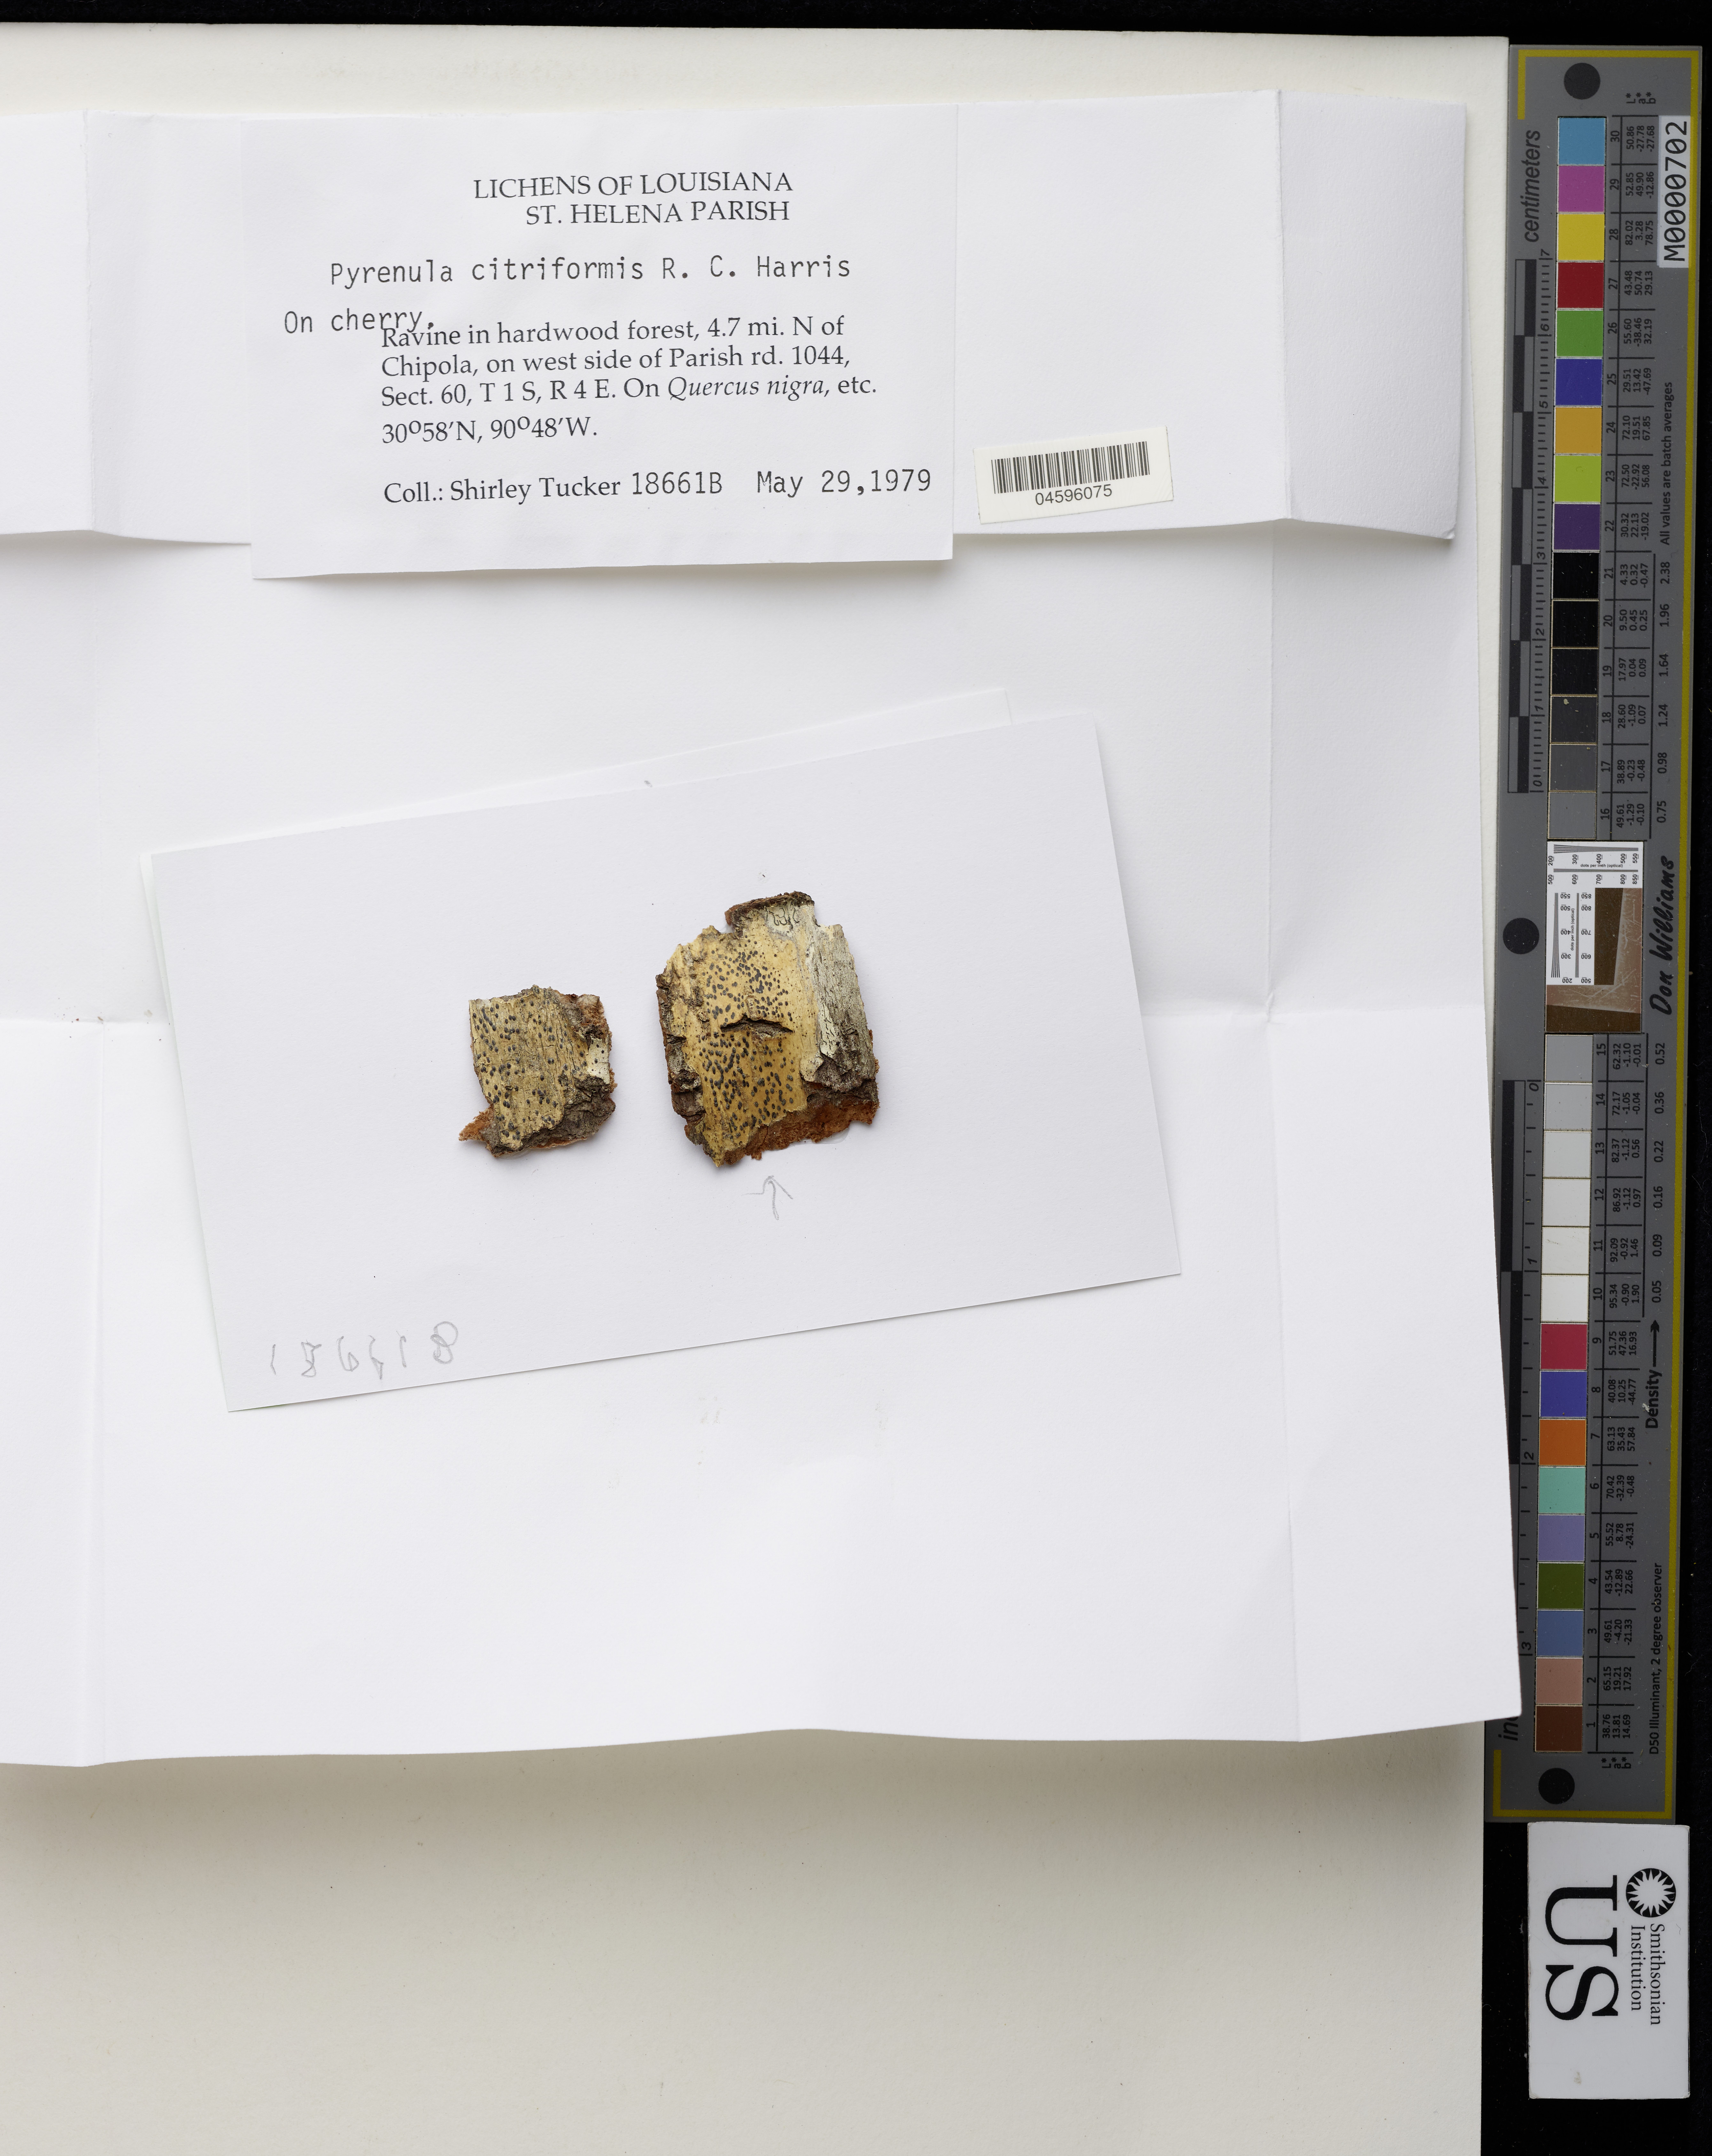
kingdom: Fungi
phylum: Ascomycota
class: Eurotiomycetes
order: Pyrenulales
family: Pyrenulaceae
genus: Pyrenula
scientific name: Pyrenula citriformis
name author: R.C. Harris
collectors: S. Tucker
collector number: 18661B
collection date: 1979-05-29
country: United States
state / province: Louisiana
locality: Ravine in hardwood forest, 4.7 mi. N of Chipola, on west side of Parish rd.